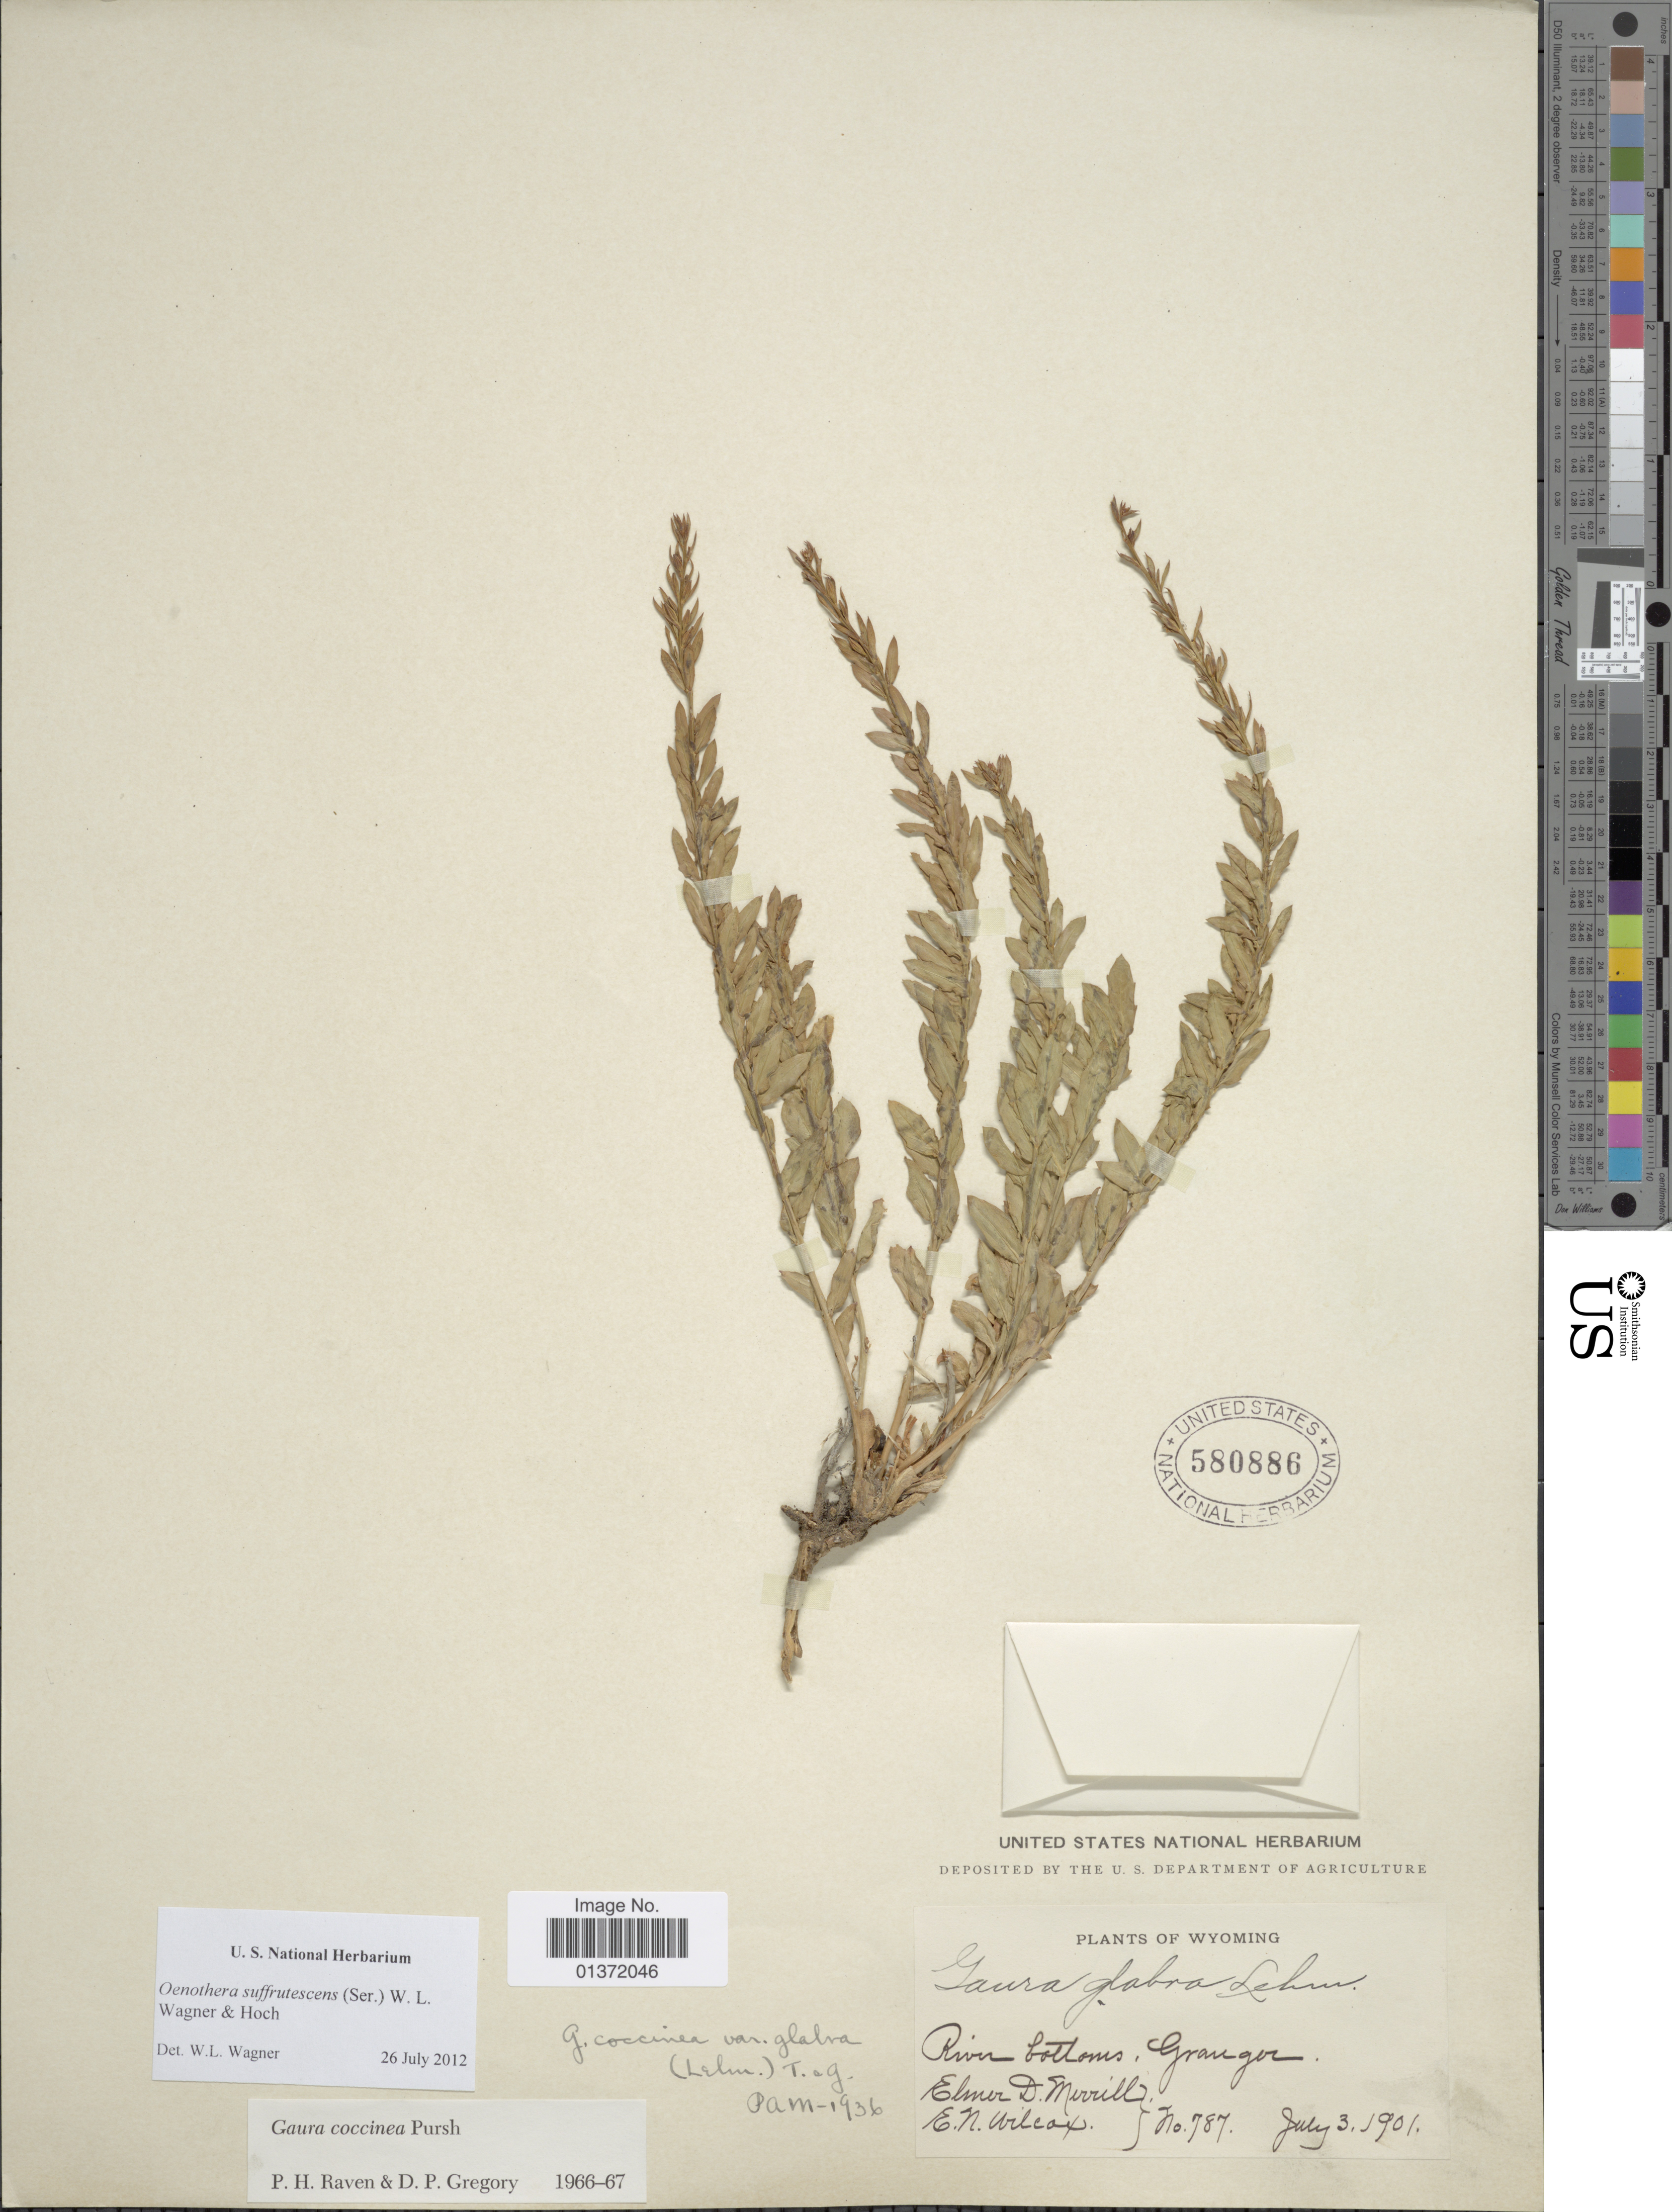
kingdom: Plantae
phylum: Tracheophyta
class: Magnoliopsida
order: Myrtales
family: Onagraceae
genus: Oenothera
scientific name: Oenothera suffrutescens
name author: (Ser.) W.L. Wagner & Hoch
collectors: E. D. Merrill & E. Wilcox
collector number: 787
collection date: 1901-07-03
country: United States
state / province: Wyoming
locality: Granger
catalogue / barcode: US 580886